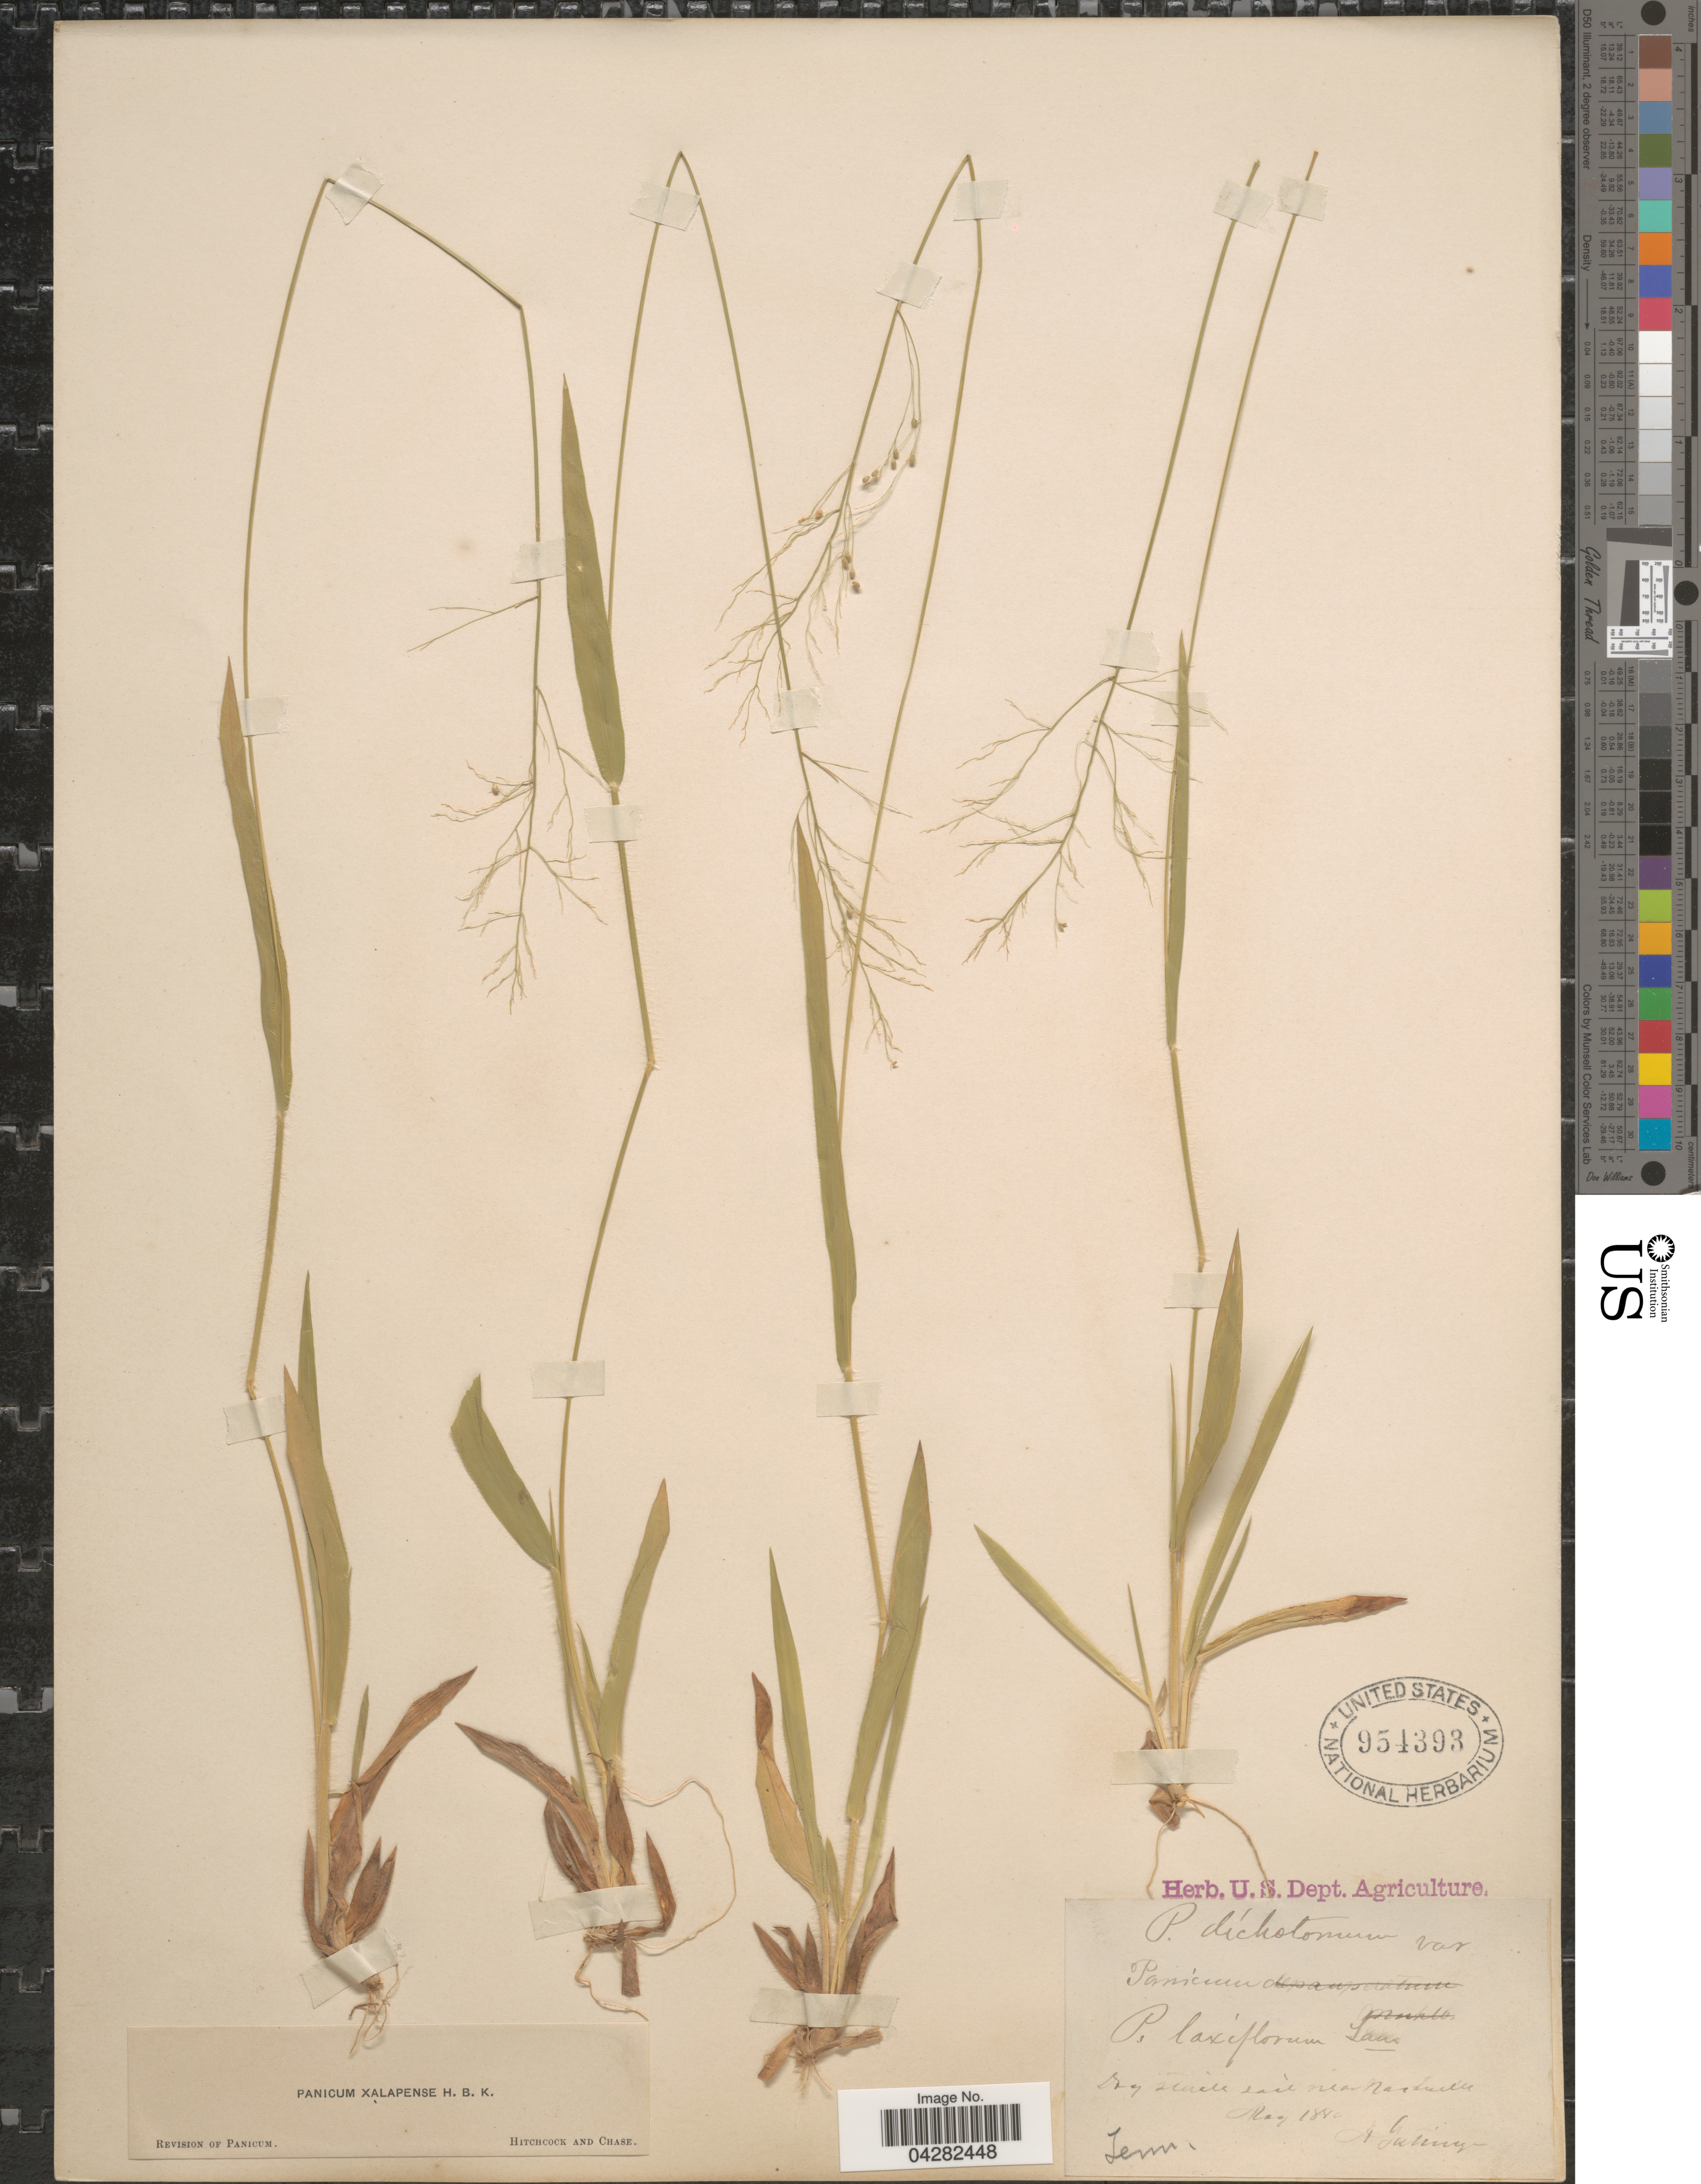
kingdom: Plantae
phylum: Tracheophyta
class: Liliopsida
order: Poales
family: Poaceae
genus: Dichanthelium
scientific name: Dichanthelium laxiflorum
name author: (Lam.) Gould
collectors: A. Gattinger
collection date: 1880-05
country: United States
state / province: Tennessee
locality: Near Nashville.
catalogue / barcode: US 954393